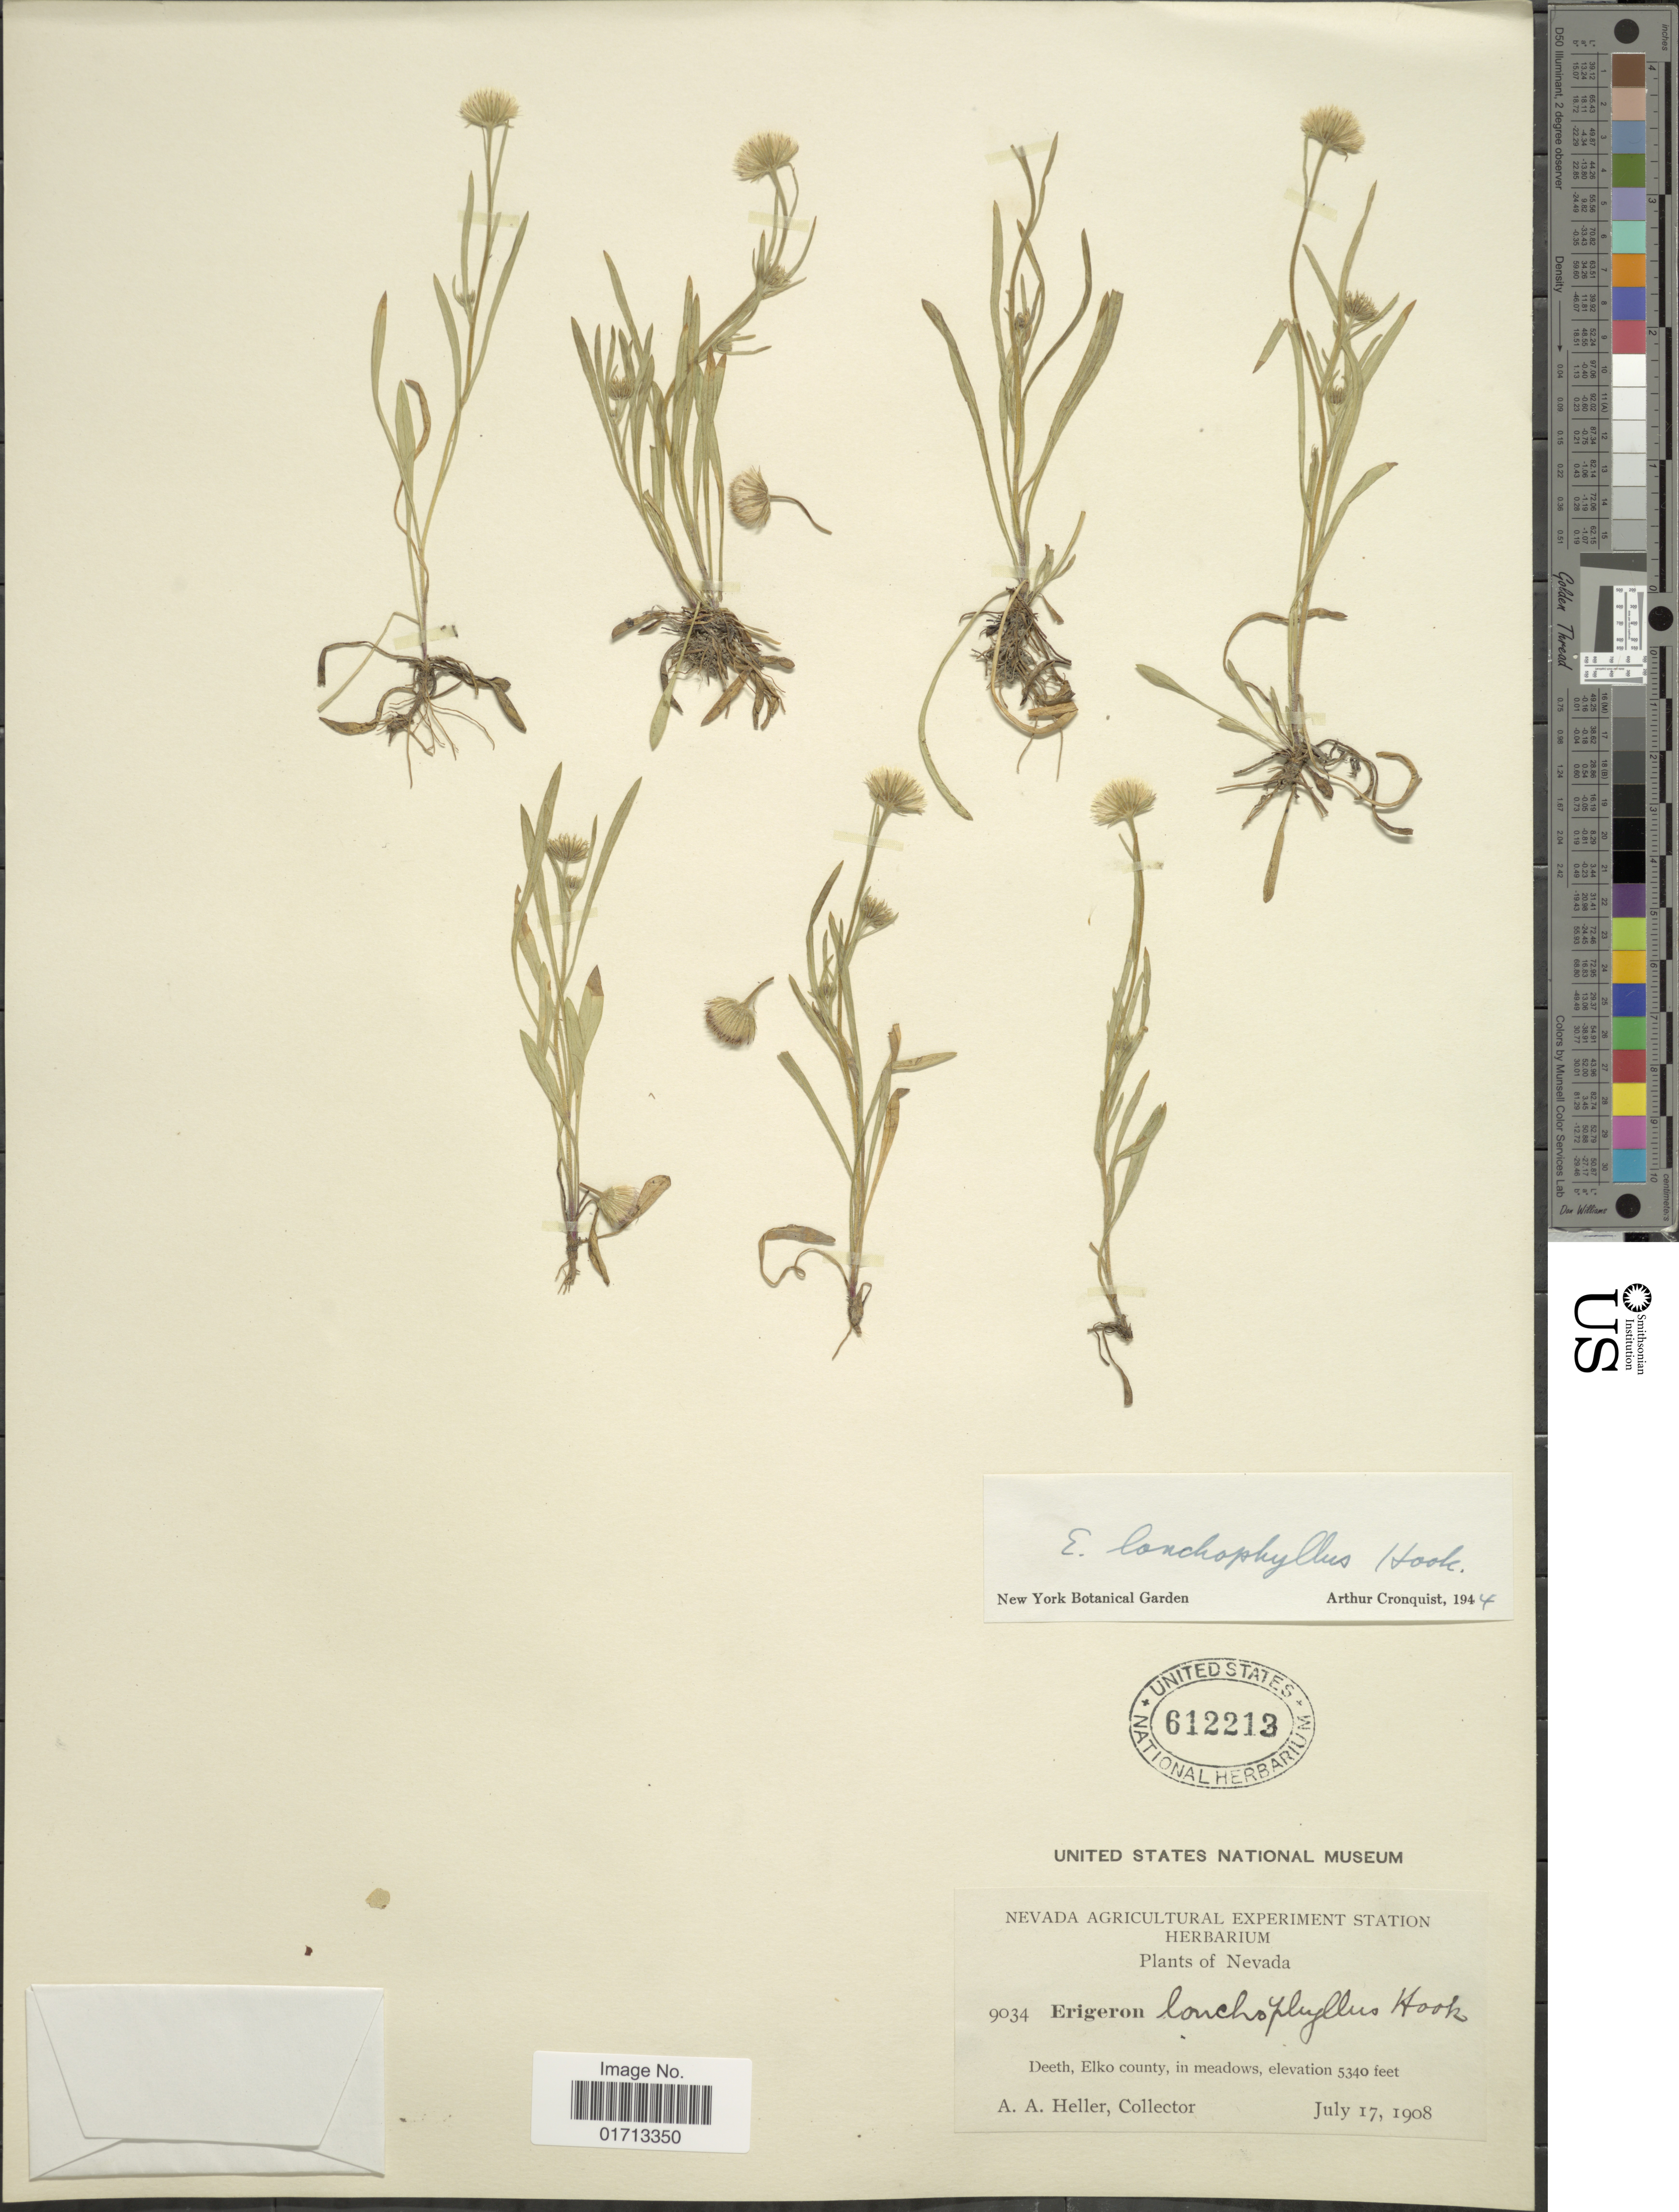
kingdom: Plantae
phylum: Tracheophyta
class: Magnoliopsida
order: Asterales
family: Asteraceae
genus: Erigeron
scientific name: Erigeron lonchophyllus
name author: Hook.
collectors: A. A. Heller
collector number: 9034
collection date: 1908-07-17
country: United States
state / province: Nevada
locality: Deeth, Elko county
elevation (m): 1628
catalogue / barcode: US 612213